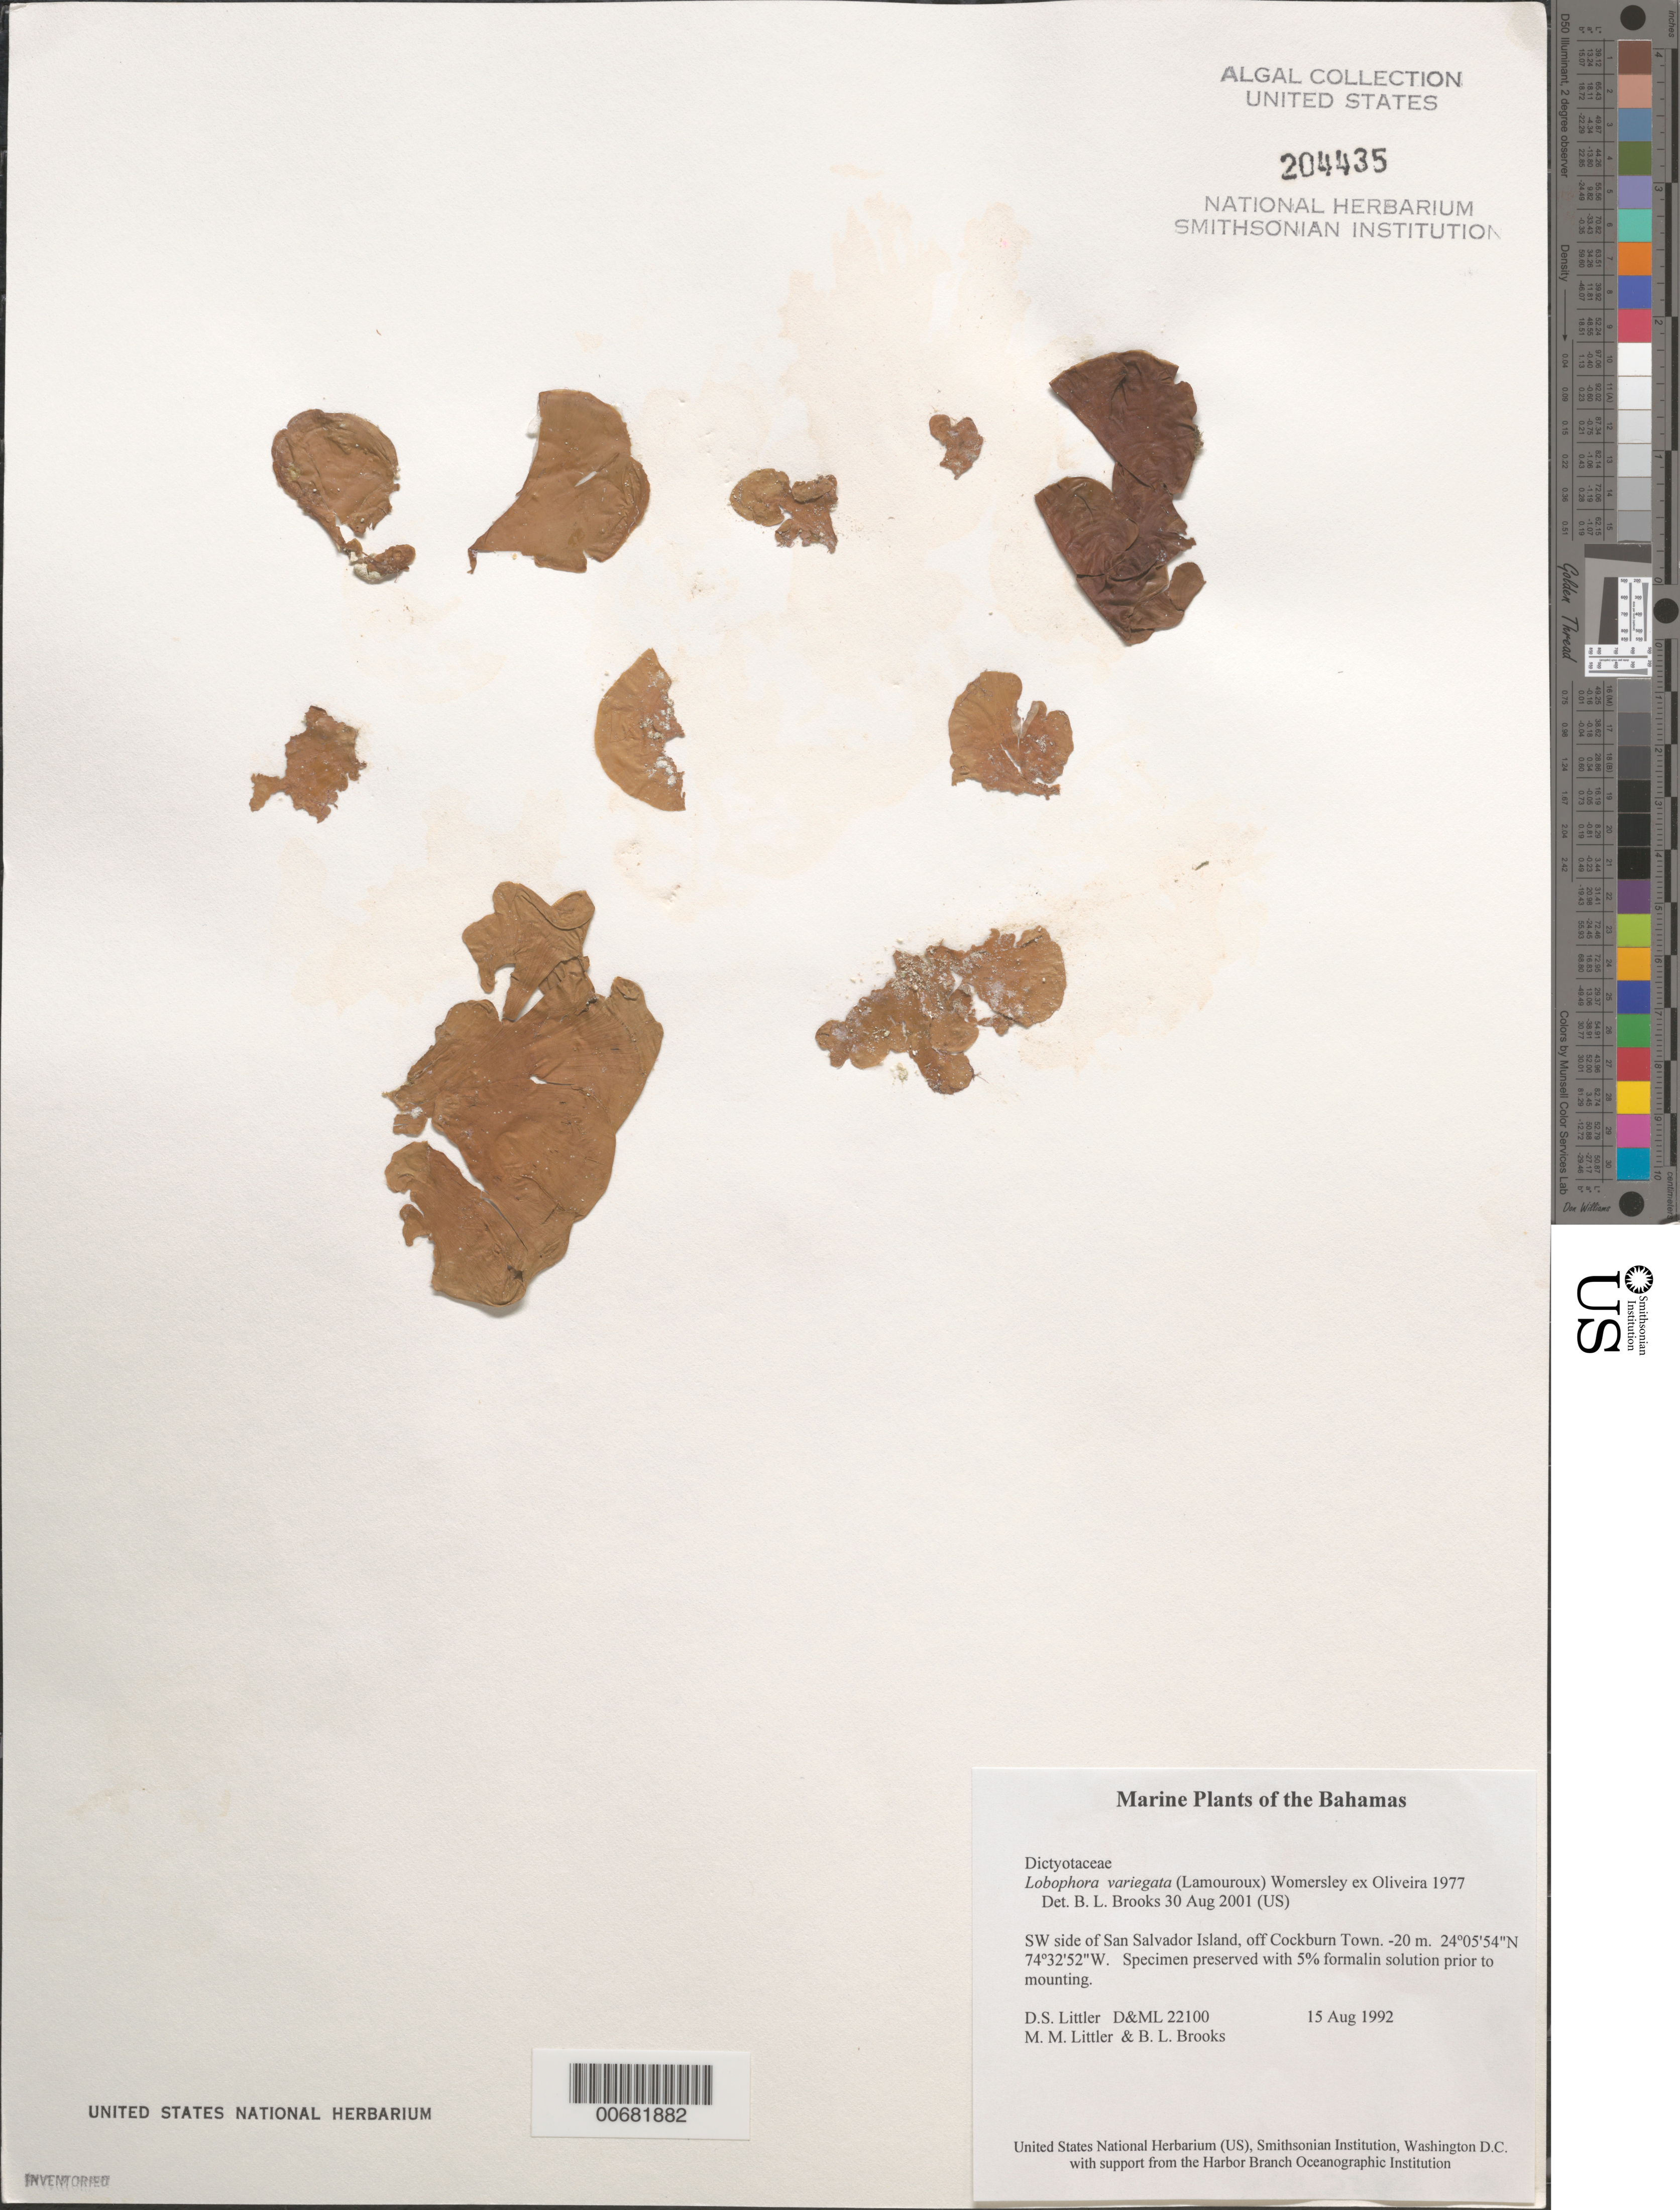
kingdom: Chromista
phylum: Ochrophyta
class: Phaeophyceae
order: Dictyotales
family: Dictyotaceae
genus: Lobophora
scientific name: Lobophora variegata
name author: (J.V.Lamouroux) Womersley & E.C. Oliveira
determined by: Brooks, B. L., (BOT), Smithsonian Institution - National Museum of Natural History (UNITED STATES)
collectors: D. S. Littler, M. M. Littler & B. Brooks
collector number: D&ML 22100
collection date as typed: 15 Aug 1992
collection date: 1992-08-15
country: Bahamas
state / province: San Salvador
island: San Salvador Island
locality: Off Cockburn Town, southwest side of island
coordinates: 24 05' 54" N, 74 32' 52" W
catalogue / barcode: US 204435